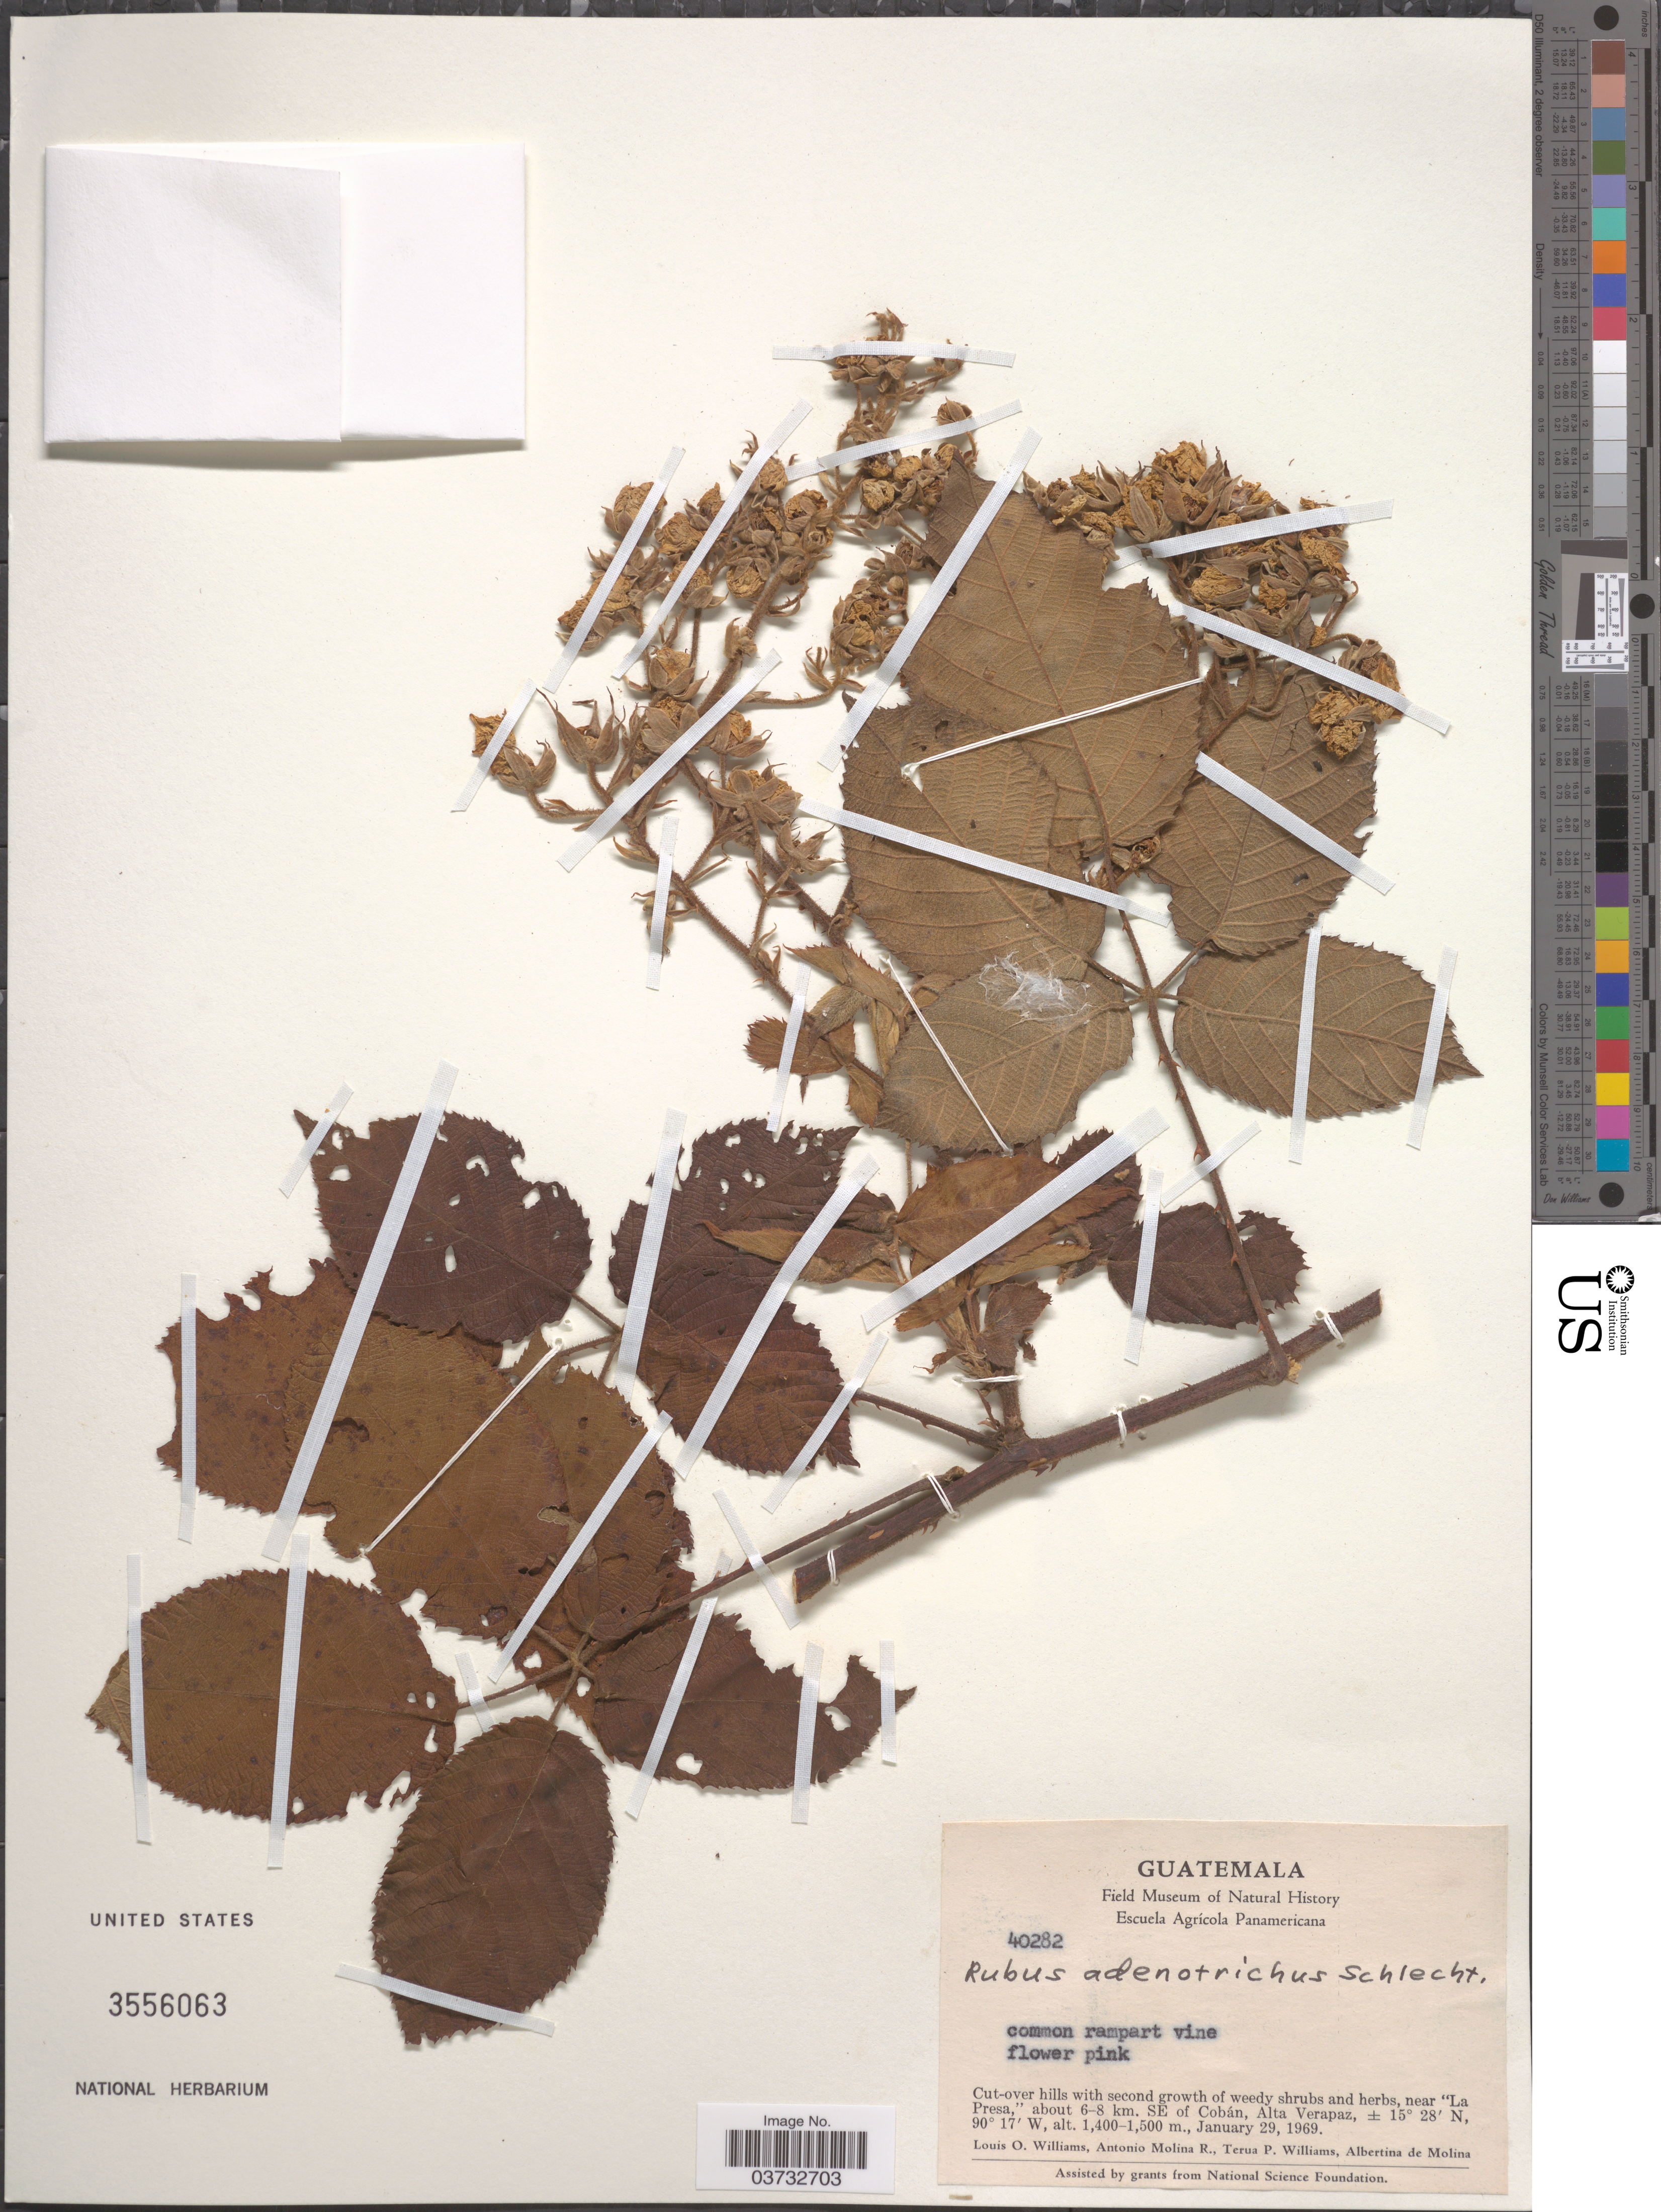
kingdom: Plantae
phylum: Tracheophyta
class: Magnoliopsida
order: Rosales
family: Rosaceae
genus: Rubus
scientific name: Rubus adenotrichos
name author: Schltdl.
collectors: L. O. Williams, A. Molina R., T. Williams & A. R. Molina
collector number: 40282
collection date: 1969-01-29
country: Guatemala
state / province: Alta Verapaz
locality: Near "La Presa", about 6-8 km. SE of Cobán.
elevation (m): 1400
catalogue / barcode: US 3556063